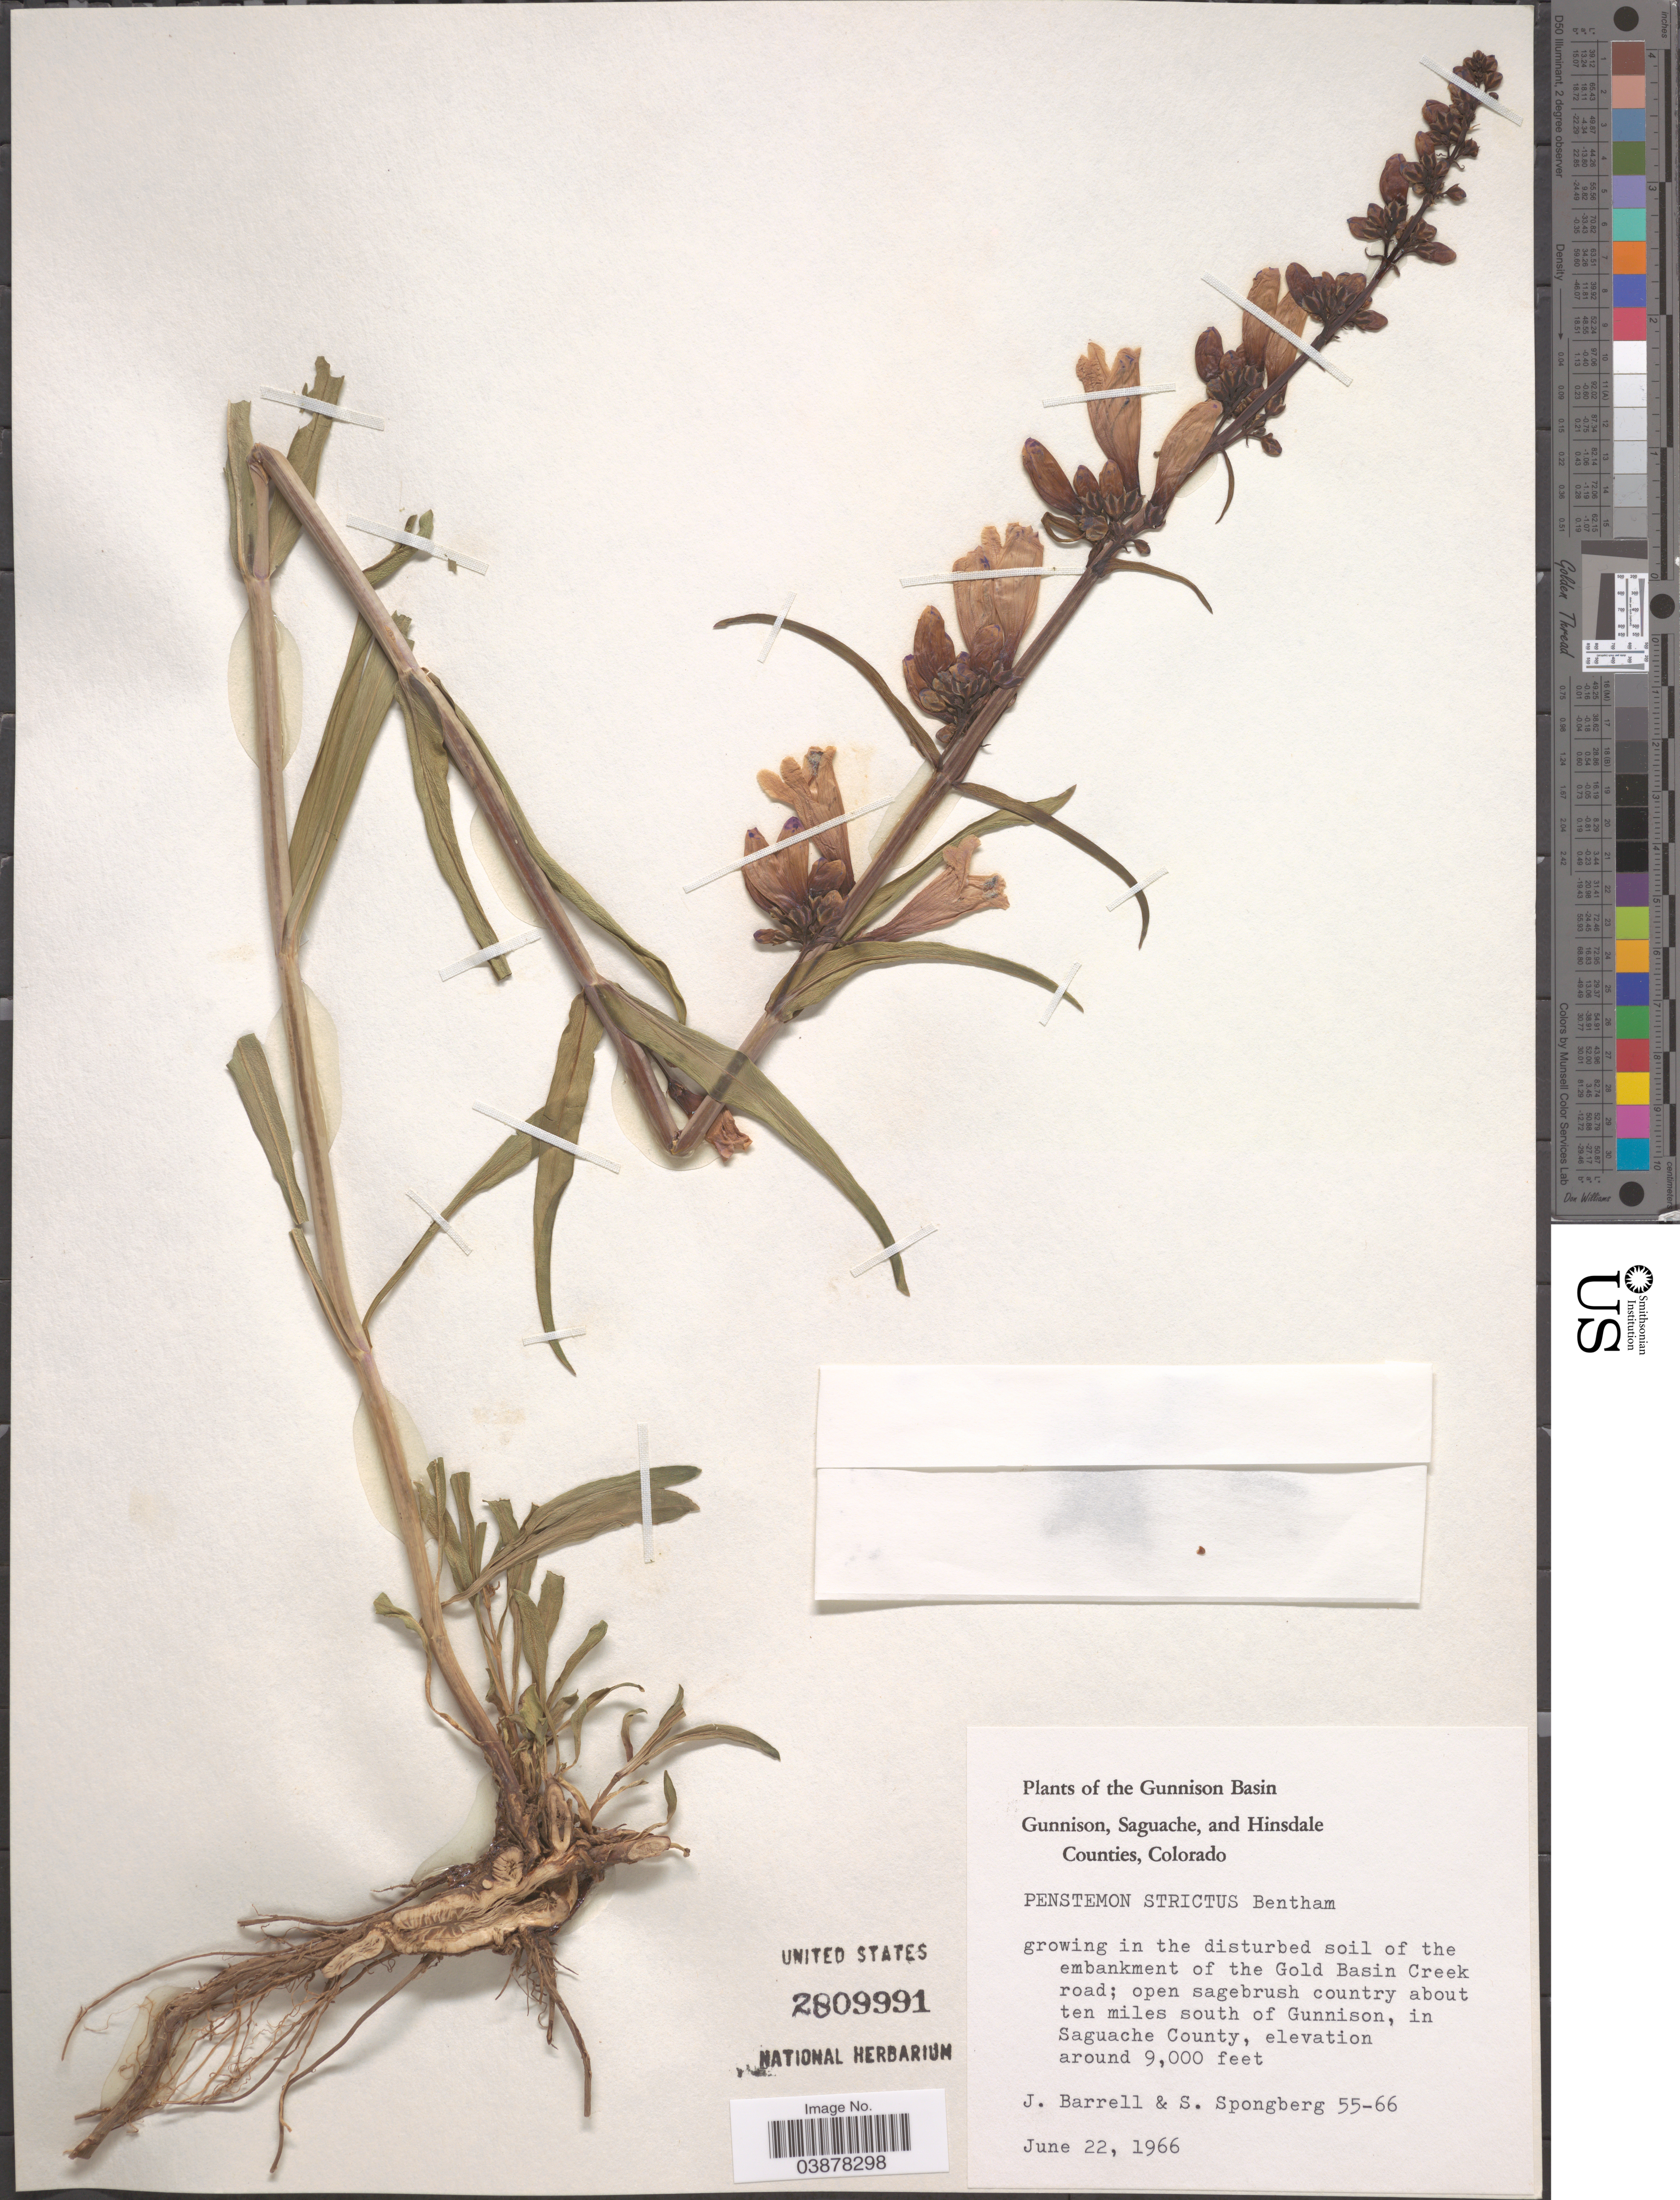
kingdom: Plantae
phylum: Tracheophyta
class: Magnoliopsida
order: Lamiales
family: Plantaginaceae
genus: Penstemon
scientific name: Penstemon strictus subsp. strictus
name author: Benth.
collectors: J. Barrell & S. A.Spongberg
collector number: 55-66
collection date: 1966-06-22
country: United States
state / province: Colorado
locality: The Gunnison Basin. In the disturbed soil of the embankment of the Gold Basin Creek road; open sagebrush country about ten miles south of Gunnison, in Saguache County, Gunnison County.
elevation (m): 2743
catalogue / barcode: US 2809991